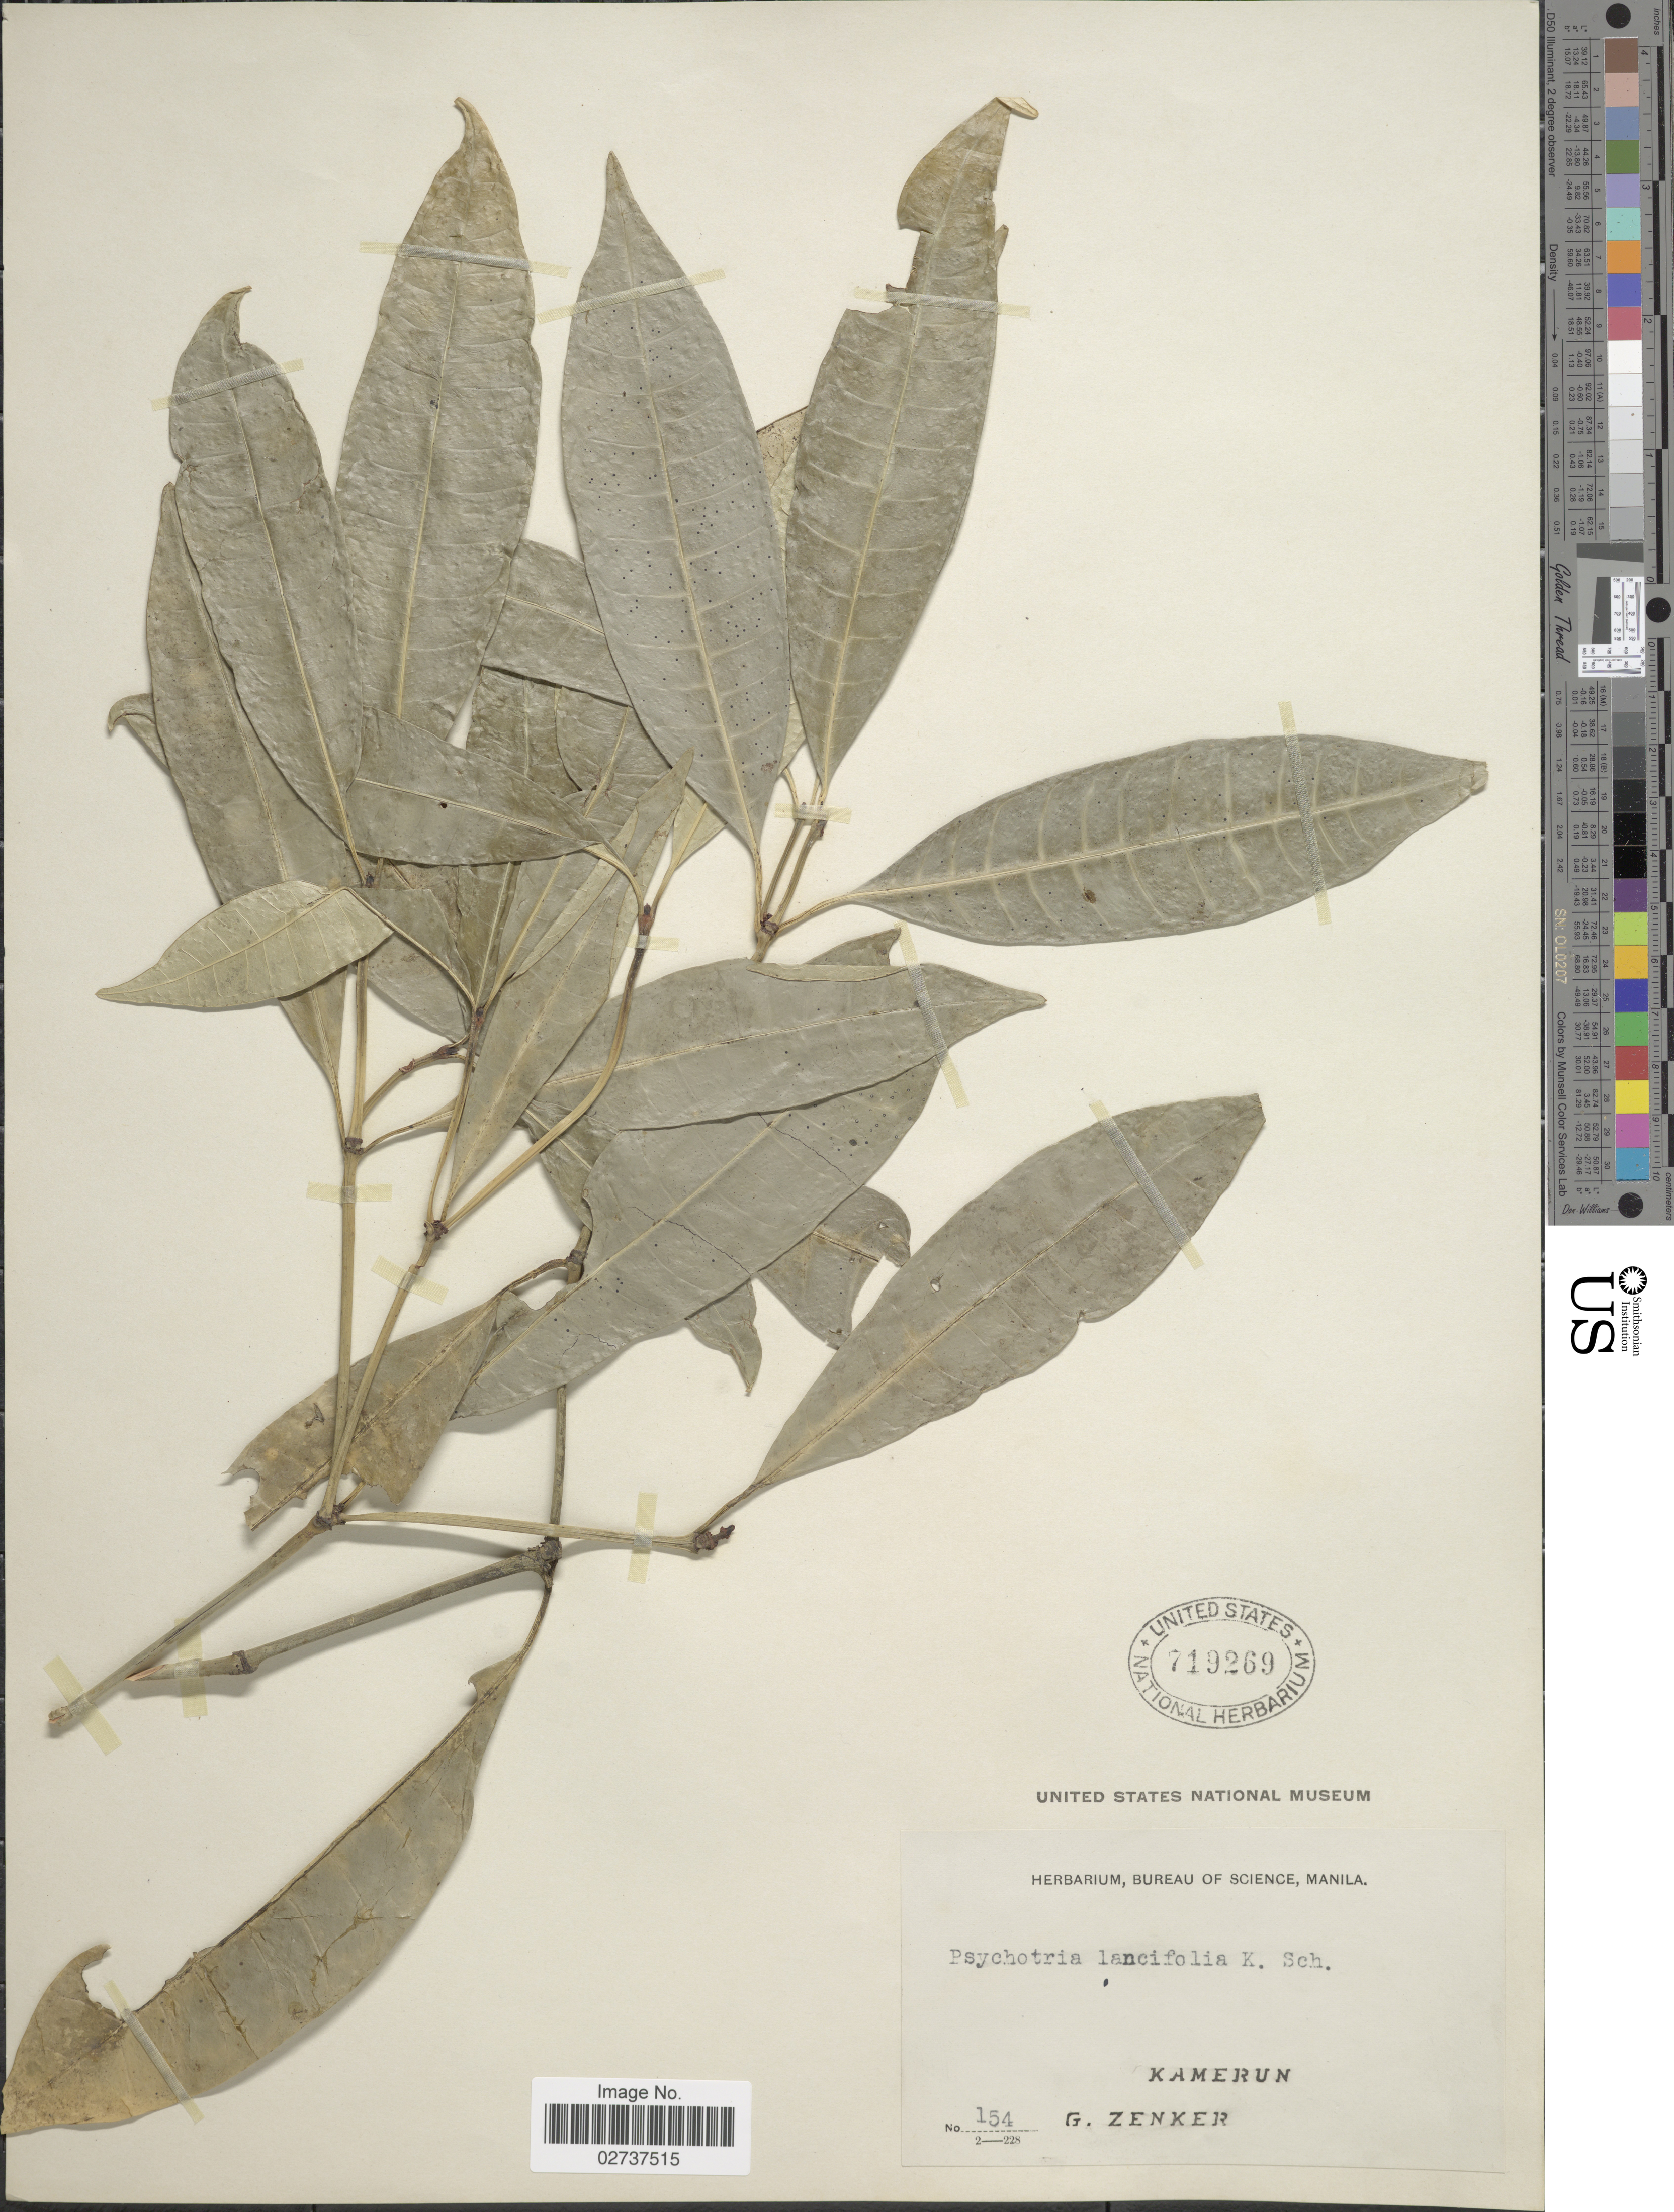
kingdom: Plantae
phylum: Tracheophyta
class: Magnoliopsida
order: Gentianales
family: Rubiaceae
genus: Psychotria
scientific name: Psychotria lanceifolia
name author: K. Schum.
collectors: G. A. Zenker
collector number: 154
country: Cameroon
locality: Kamerun.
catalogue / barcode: US 719269